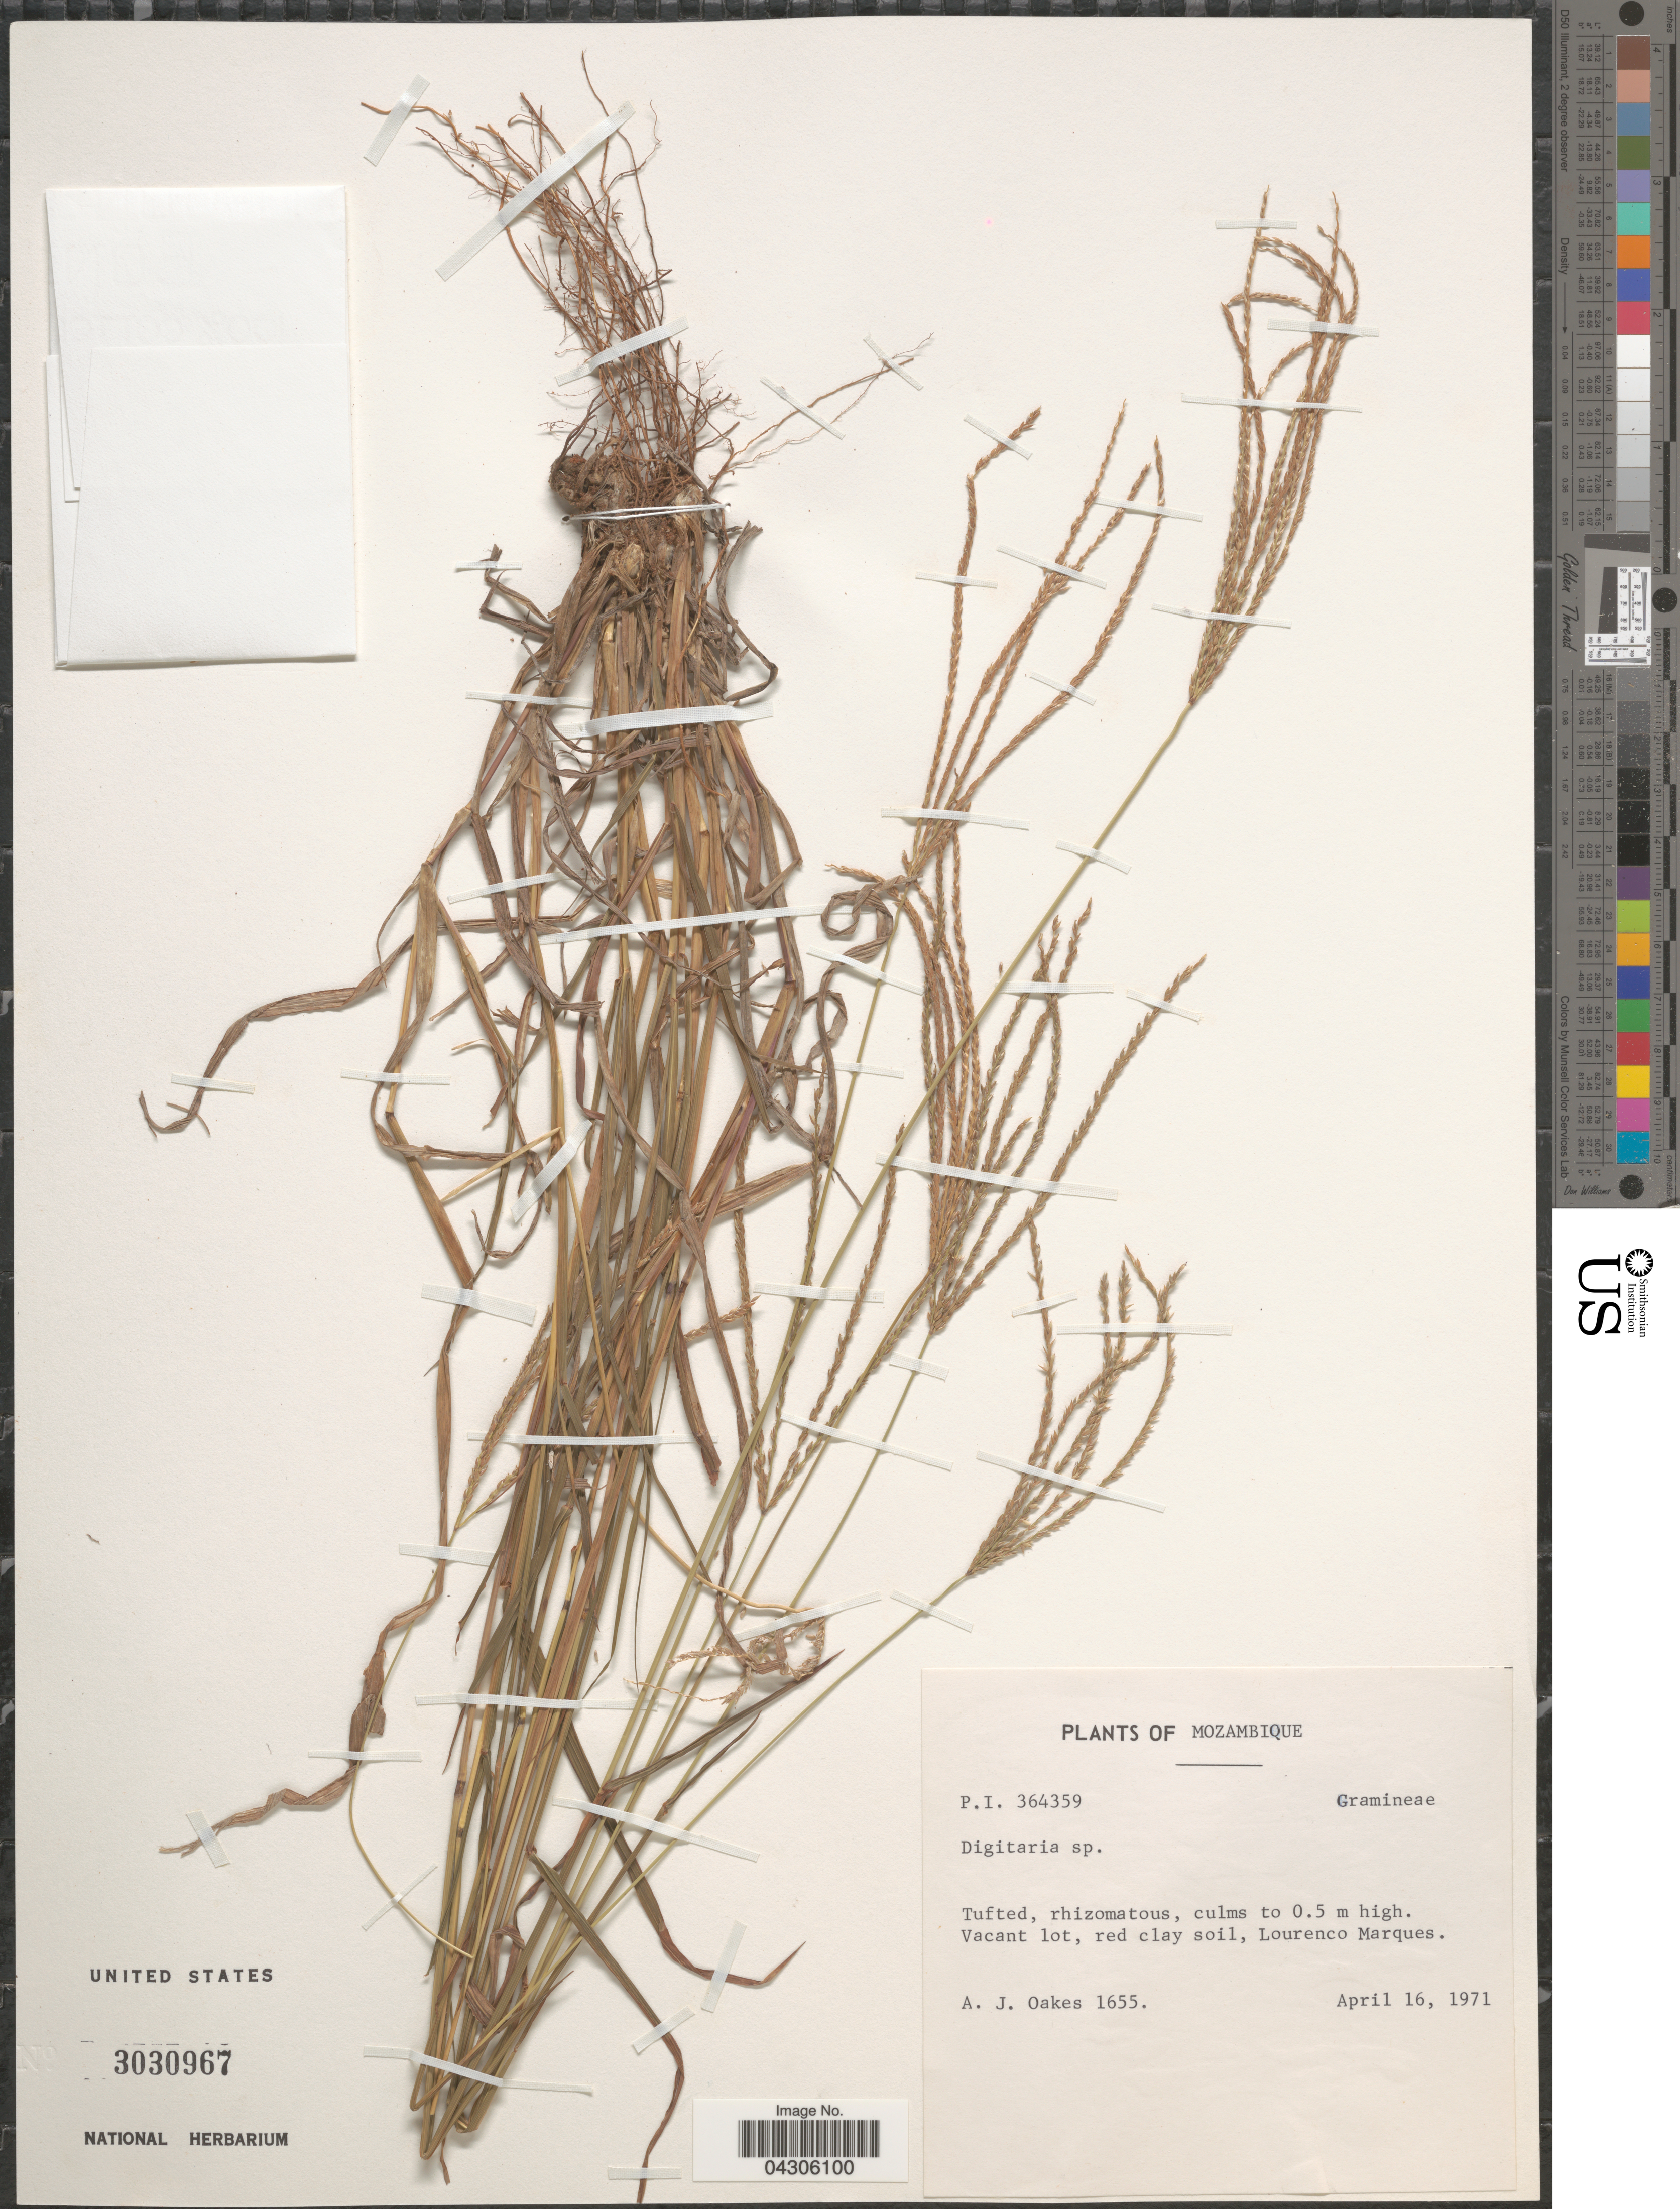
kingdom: Plantae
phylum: Tracheophyta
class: Liliopsida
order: Poales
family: Poaceae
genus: Digitaria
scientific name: Digitaria sp.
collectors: A. Oakes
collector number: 1655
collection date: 1971-04-16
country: Mozambique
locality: Vacant lot, red clay soil, Lourenco Marques.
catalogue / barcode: US 3030967